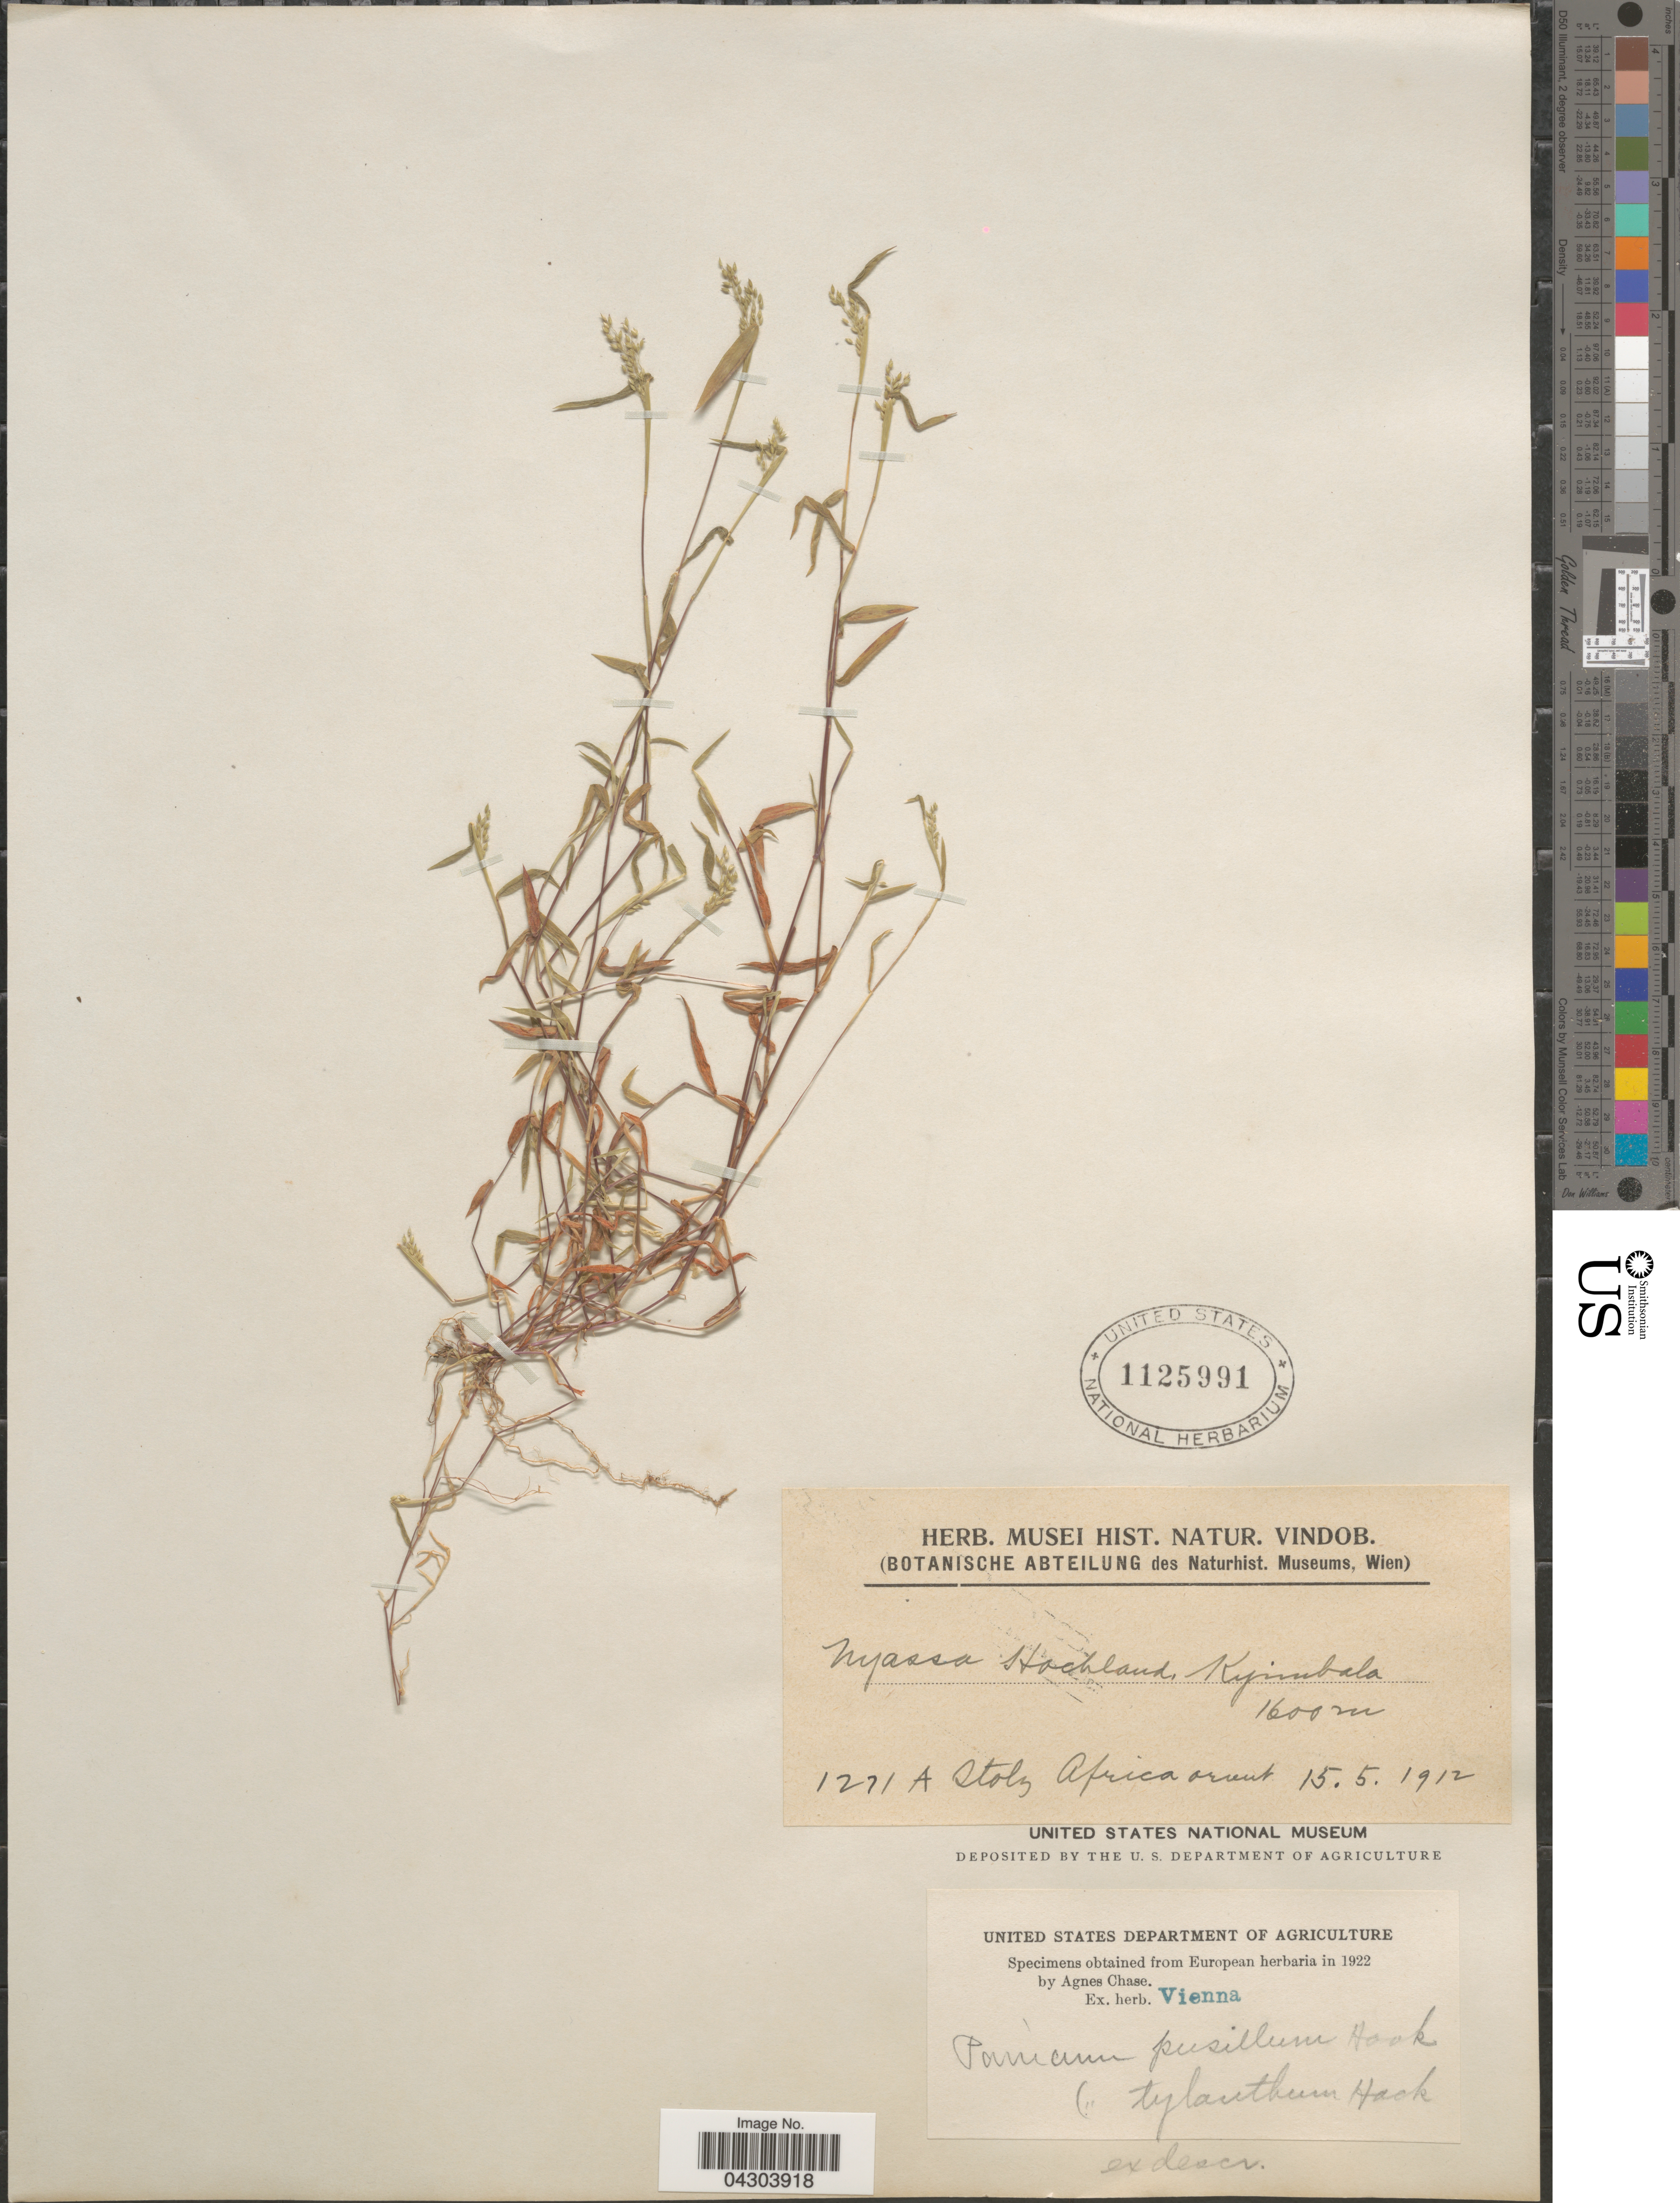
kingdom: Plantae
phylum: Tracheophyta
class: Liliopsida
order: Poales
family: Poaceae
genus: Panicum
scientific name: Panicum pusillum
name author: Hook. f.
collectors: A. Stolz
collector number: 1271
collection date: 1912-05-15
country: Tanzania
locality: Nyassa Hochland, Kyimbala. Africa orient.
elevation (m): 1600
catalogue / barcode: US 1125991